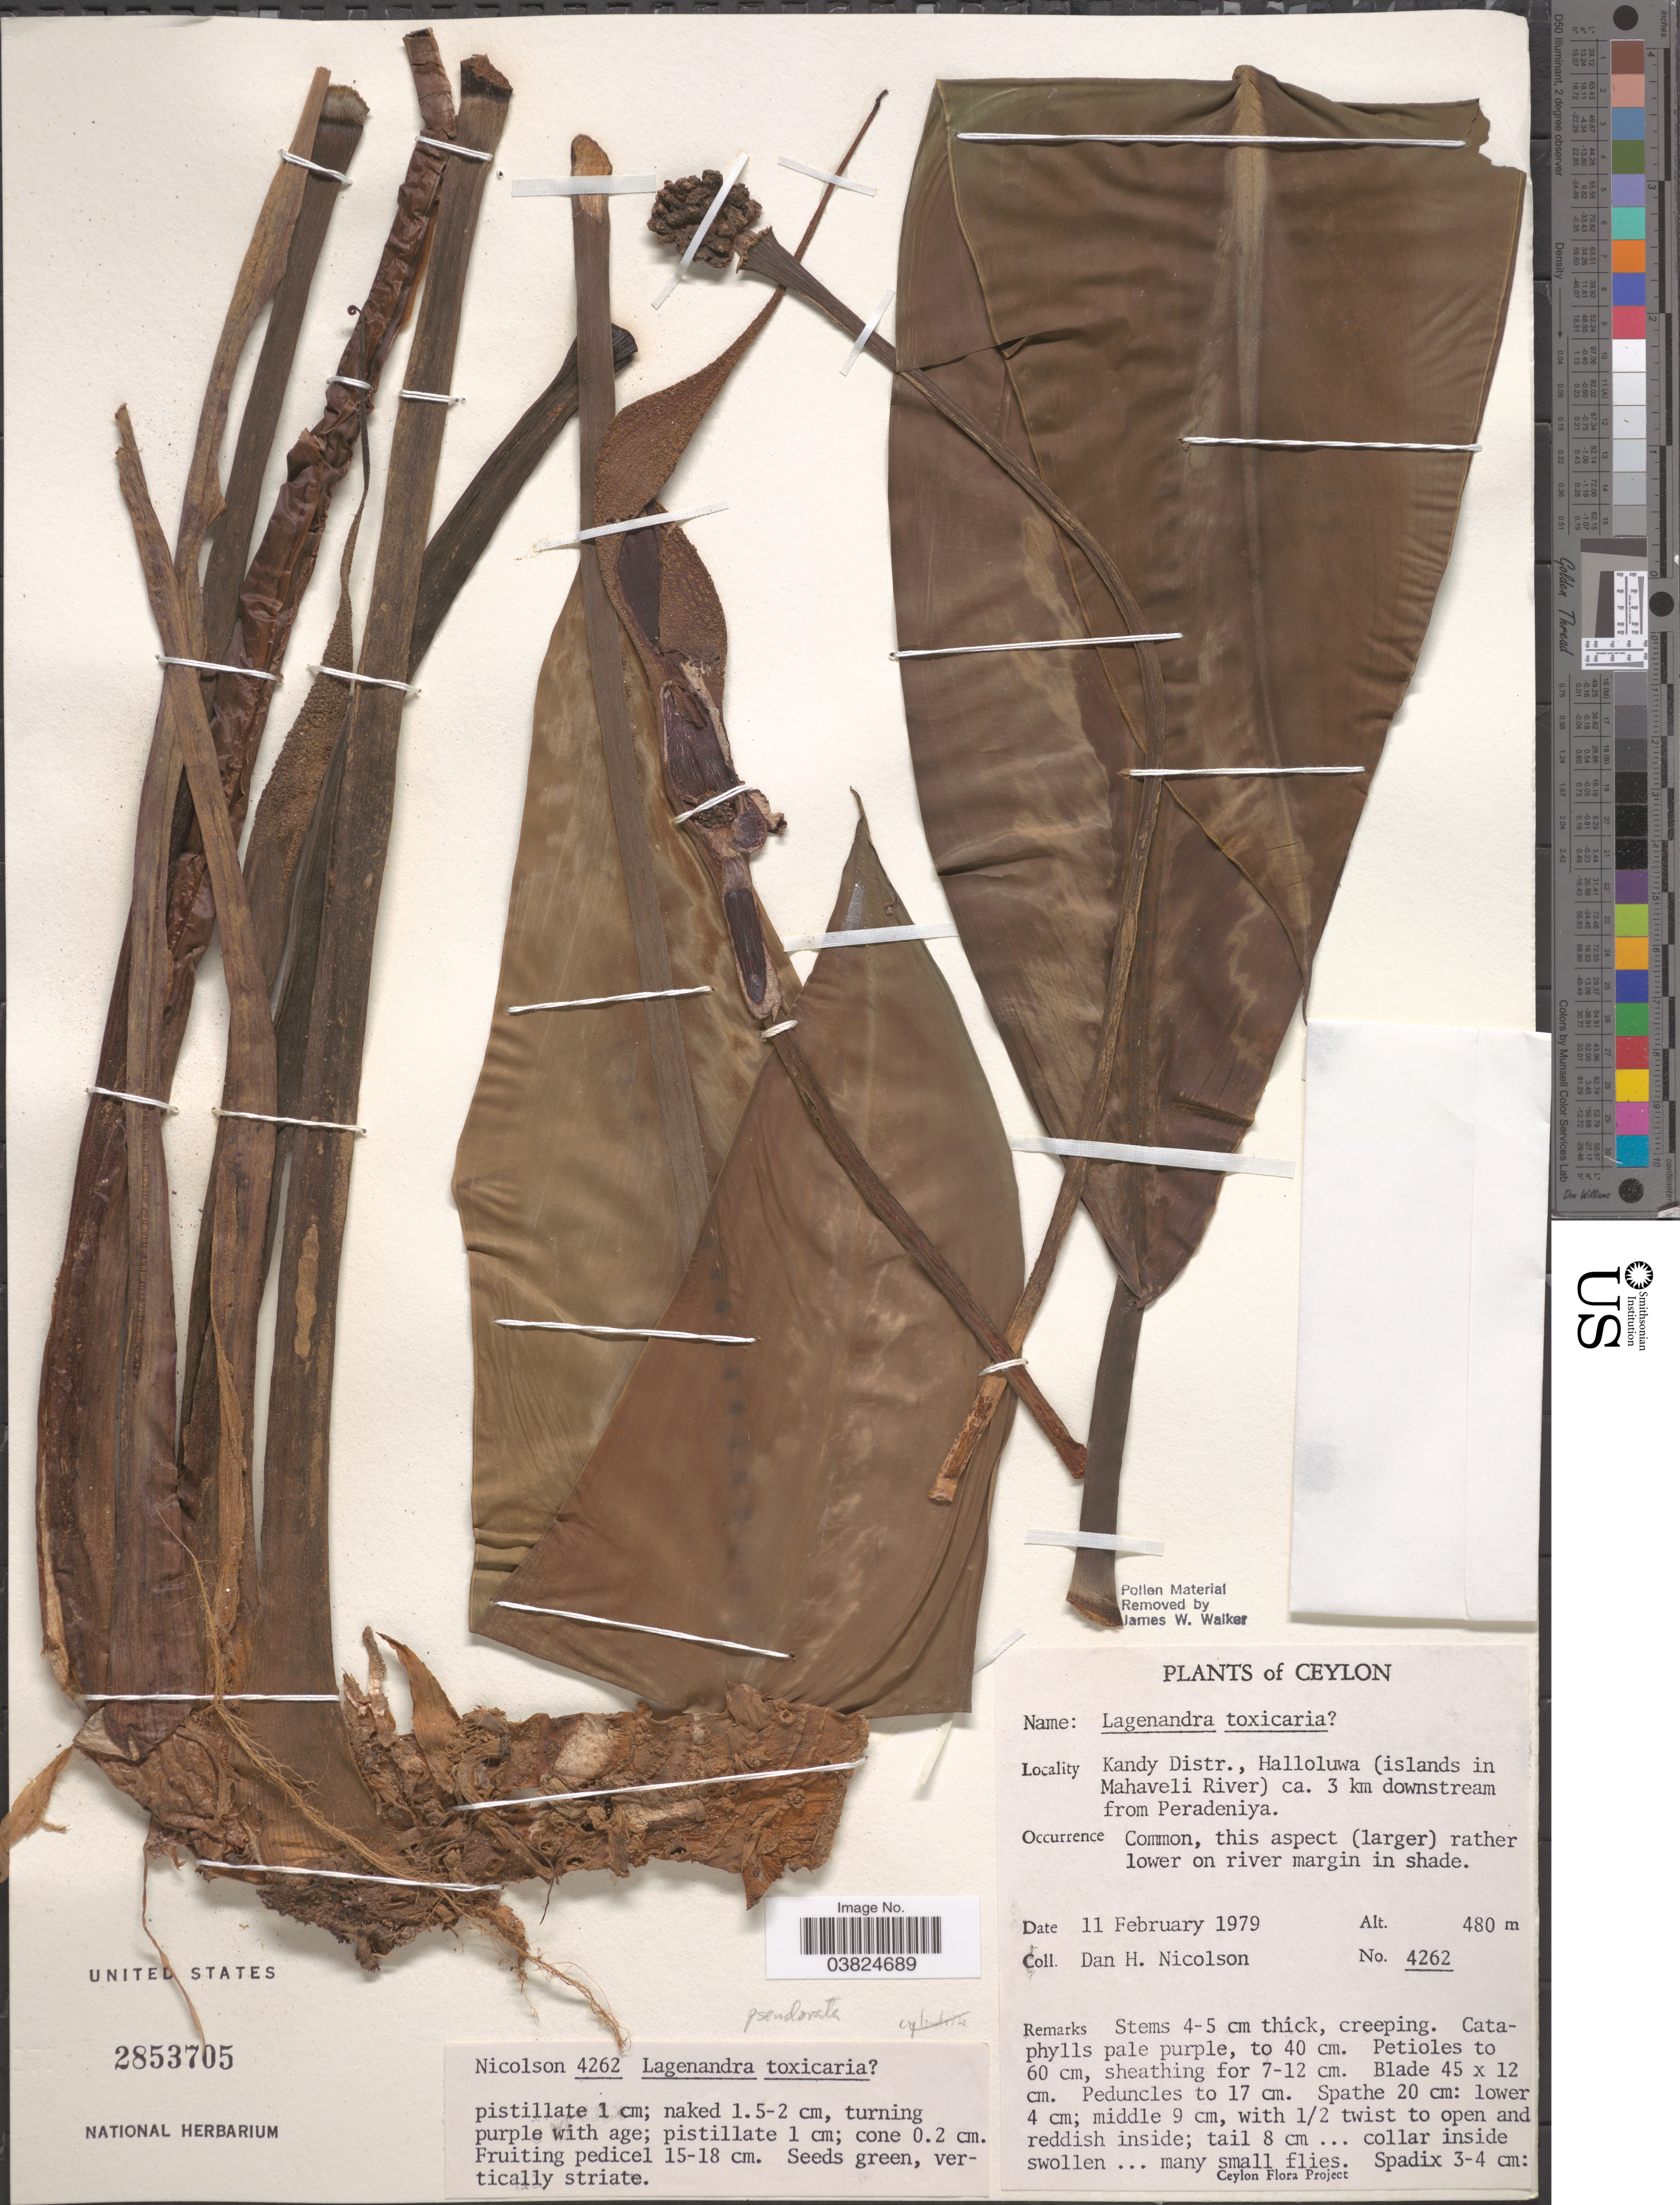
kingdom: Plantae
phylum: Tracheophyta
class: Liliopsida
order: Alismatales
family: Araceae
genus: Lagenandra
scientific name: Lagenandra praetermissa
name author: de Wit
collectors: D. H. Nicolson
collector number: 4262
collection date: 1979-02-11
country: Sri Lanka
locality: Ceylon. Kandy Distr., Halloluwa (islands of Mahaveli River) 3 km downstream from Peradeniya.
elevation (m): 480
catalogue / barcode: US 2853705